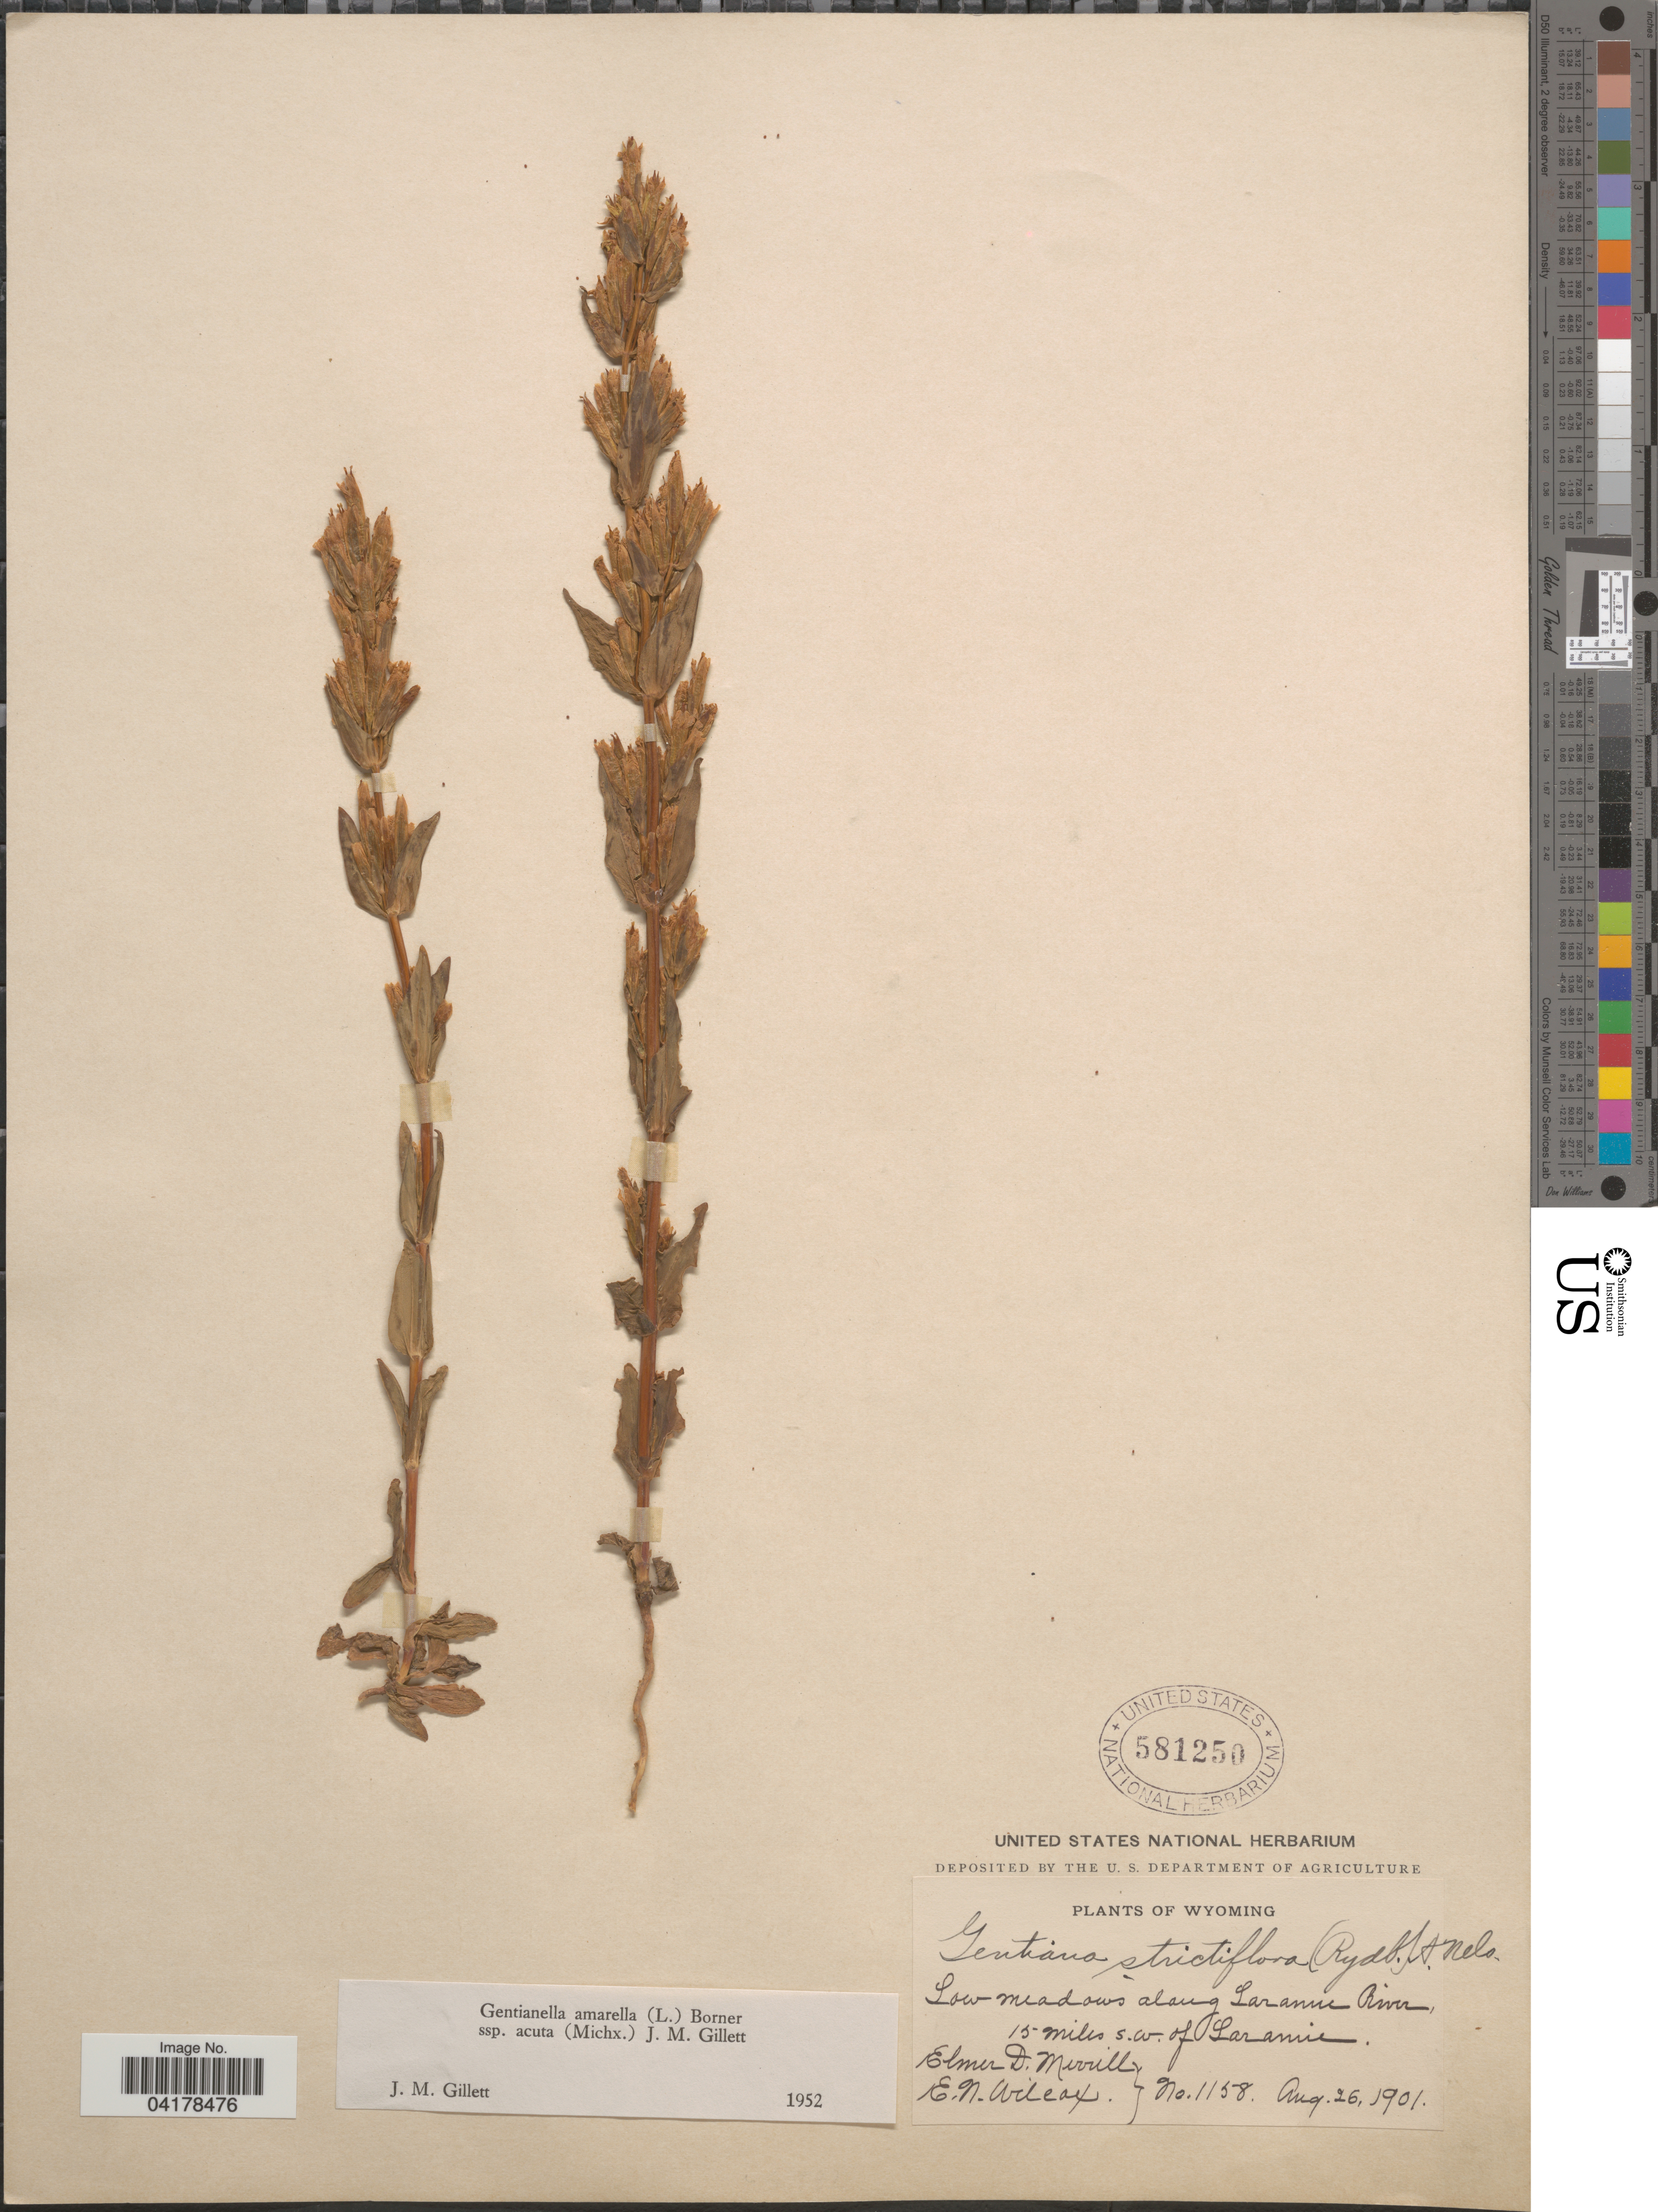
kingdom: Plantae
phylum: Tracheophyta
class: Magnoliopsida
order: Gentianales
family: Gentianaceae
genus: Gentianella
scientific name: Gentianella amarella subsp. acuta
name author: (Michx.) J.M. Gillett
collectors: E. D. Merrill & E. Wilcox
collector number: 1158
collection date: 1901-08-26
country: United States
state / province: Wyoming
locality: Low meadows along Laramie River, 15 Miles s.w. of Laramie.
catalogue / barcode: US 581250